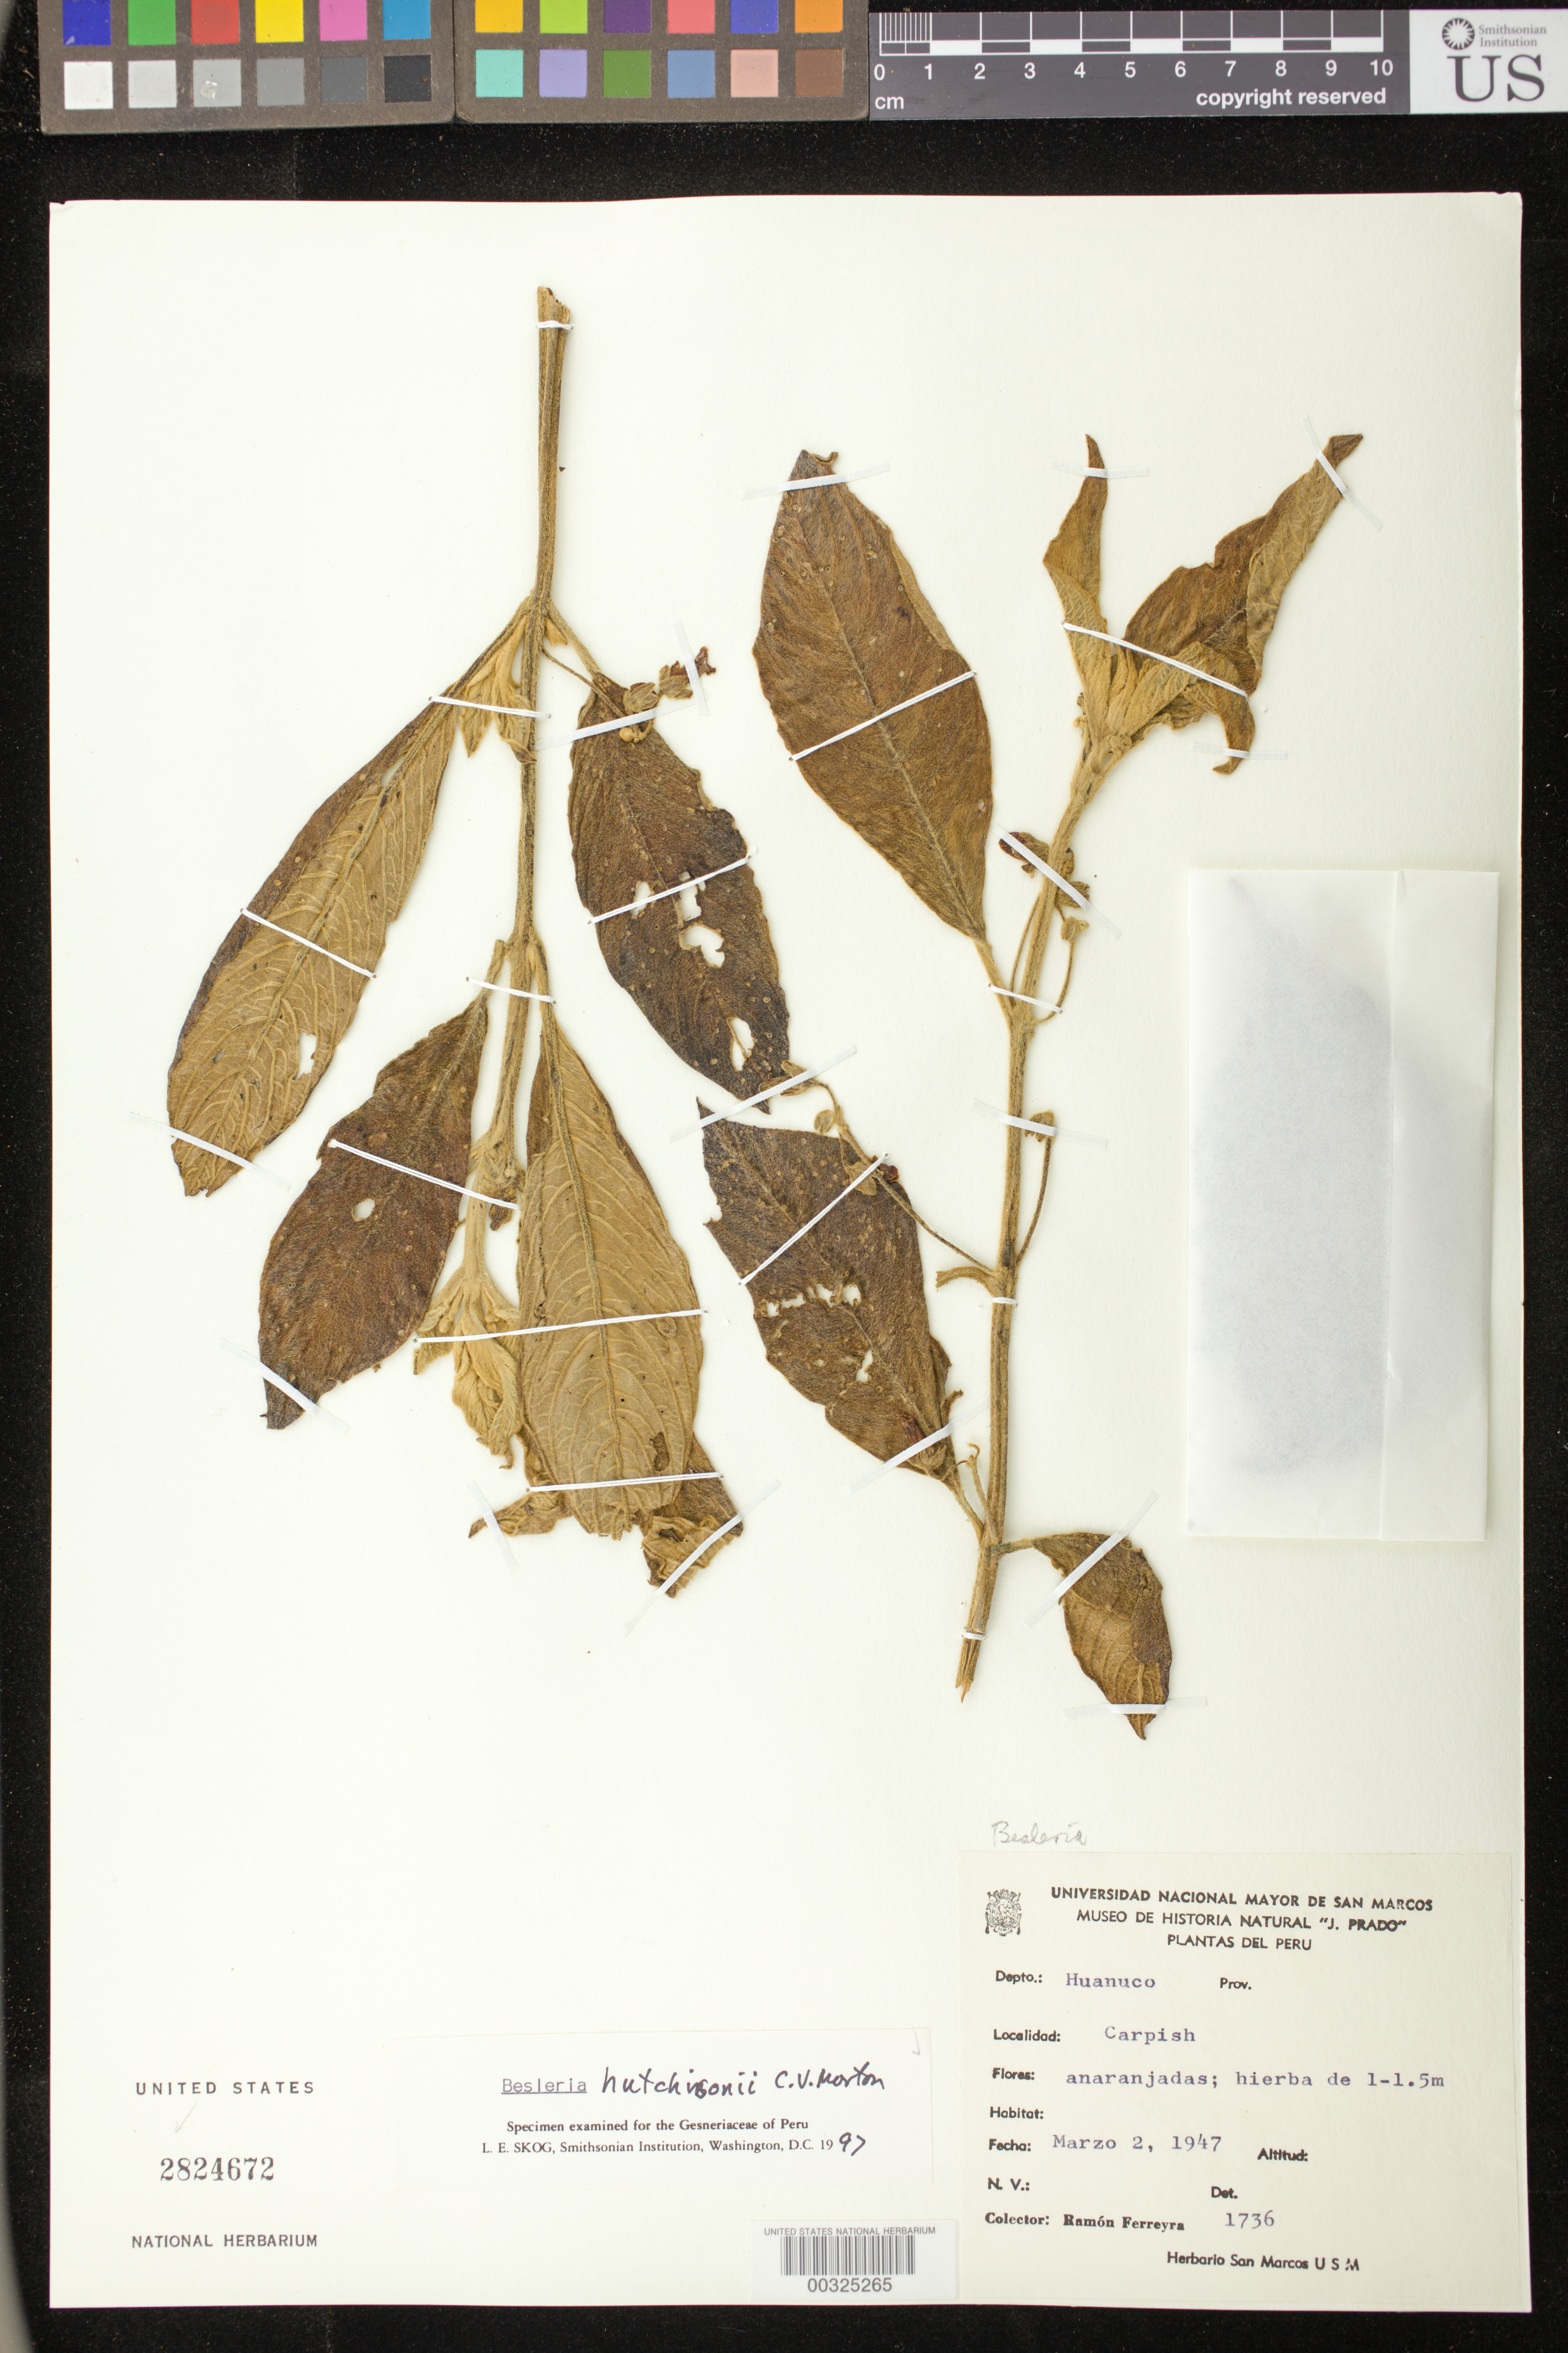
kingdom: Plantae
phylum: Tracheophyta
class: Magnoliopsida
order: Lamiales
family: Gesneriaceae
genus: Besleria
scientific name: Besleria hutchisonii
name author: C.V. Morton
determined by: Skog, Laurence E.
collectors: R. A. Ferreyra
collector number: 1736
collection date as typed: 02 Mar 1947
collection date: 1947-03-02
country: Peru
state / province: Huánuco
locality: Carpish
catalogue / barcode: US 2824672